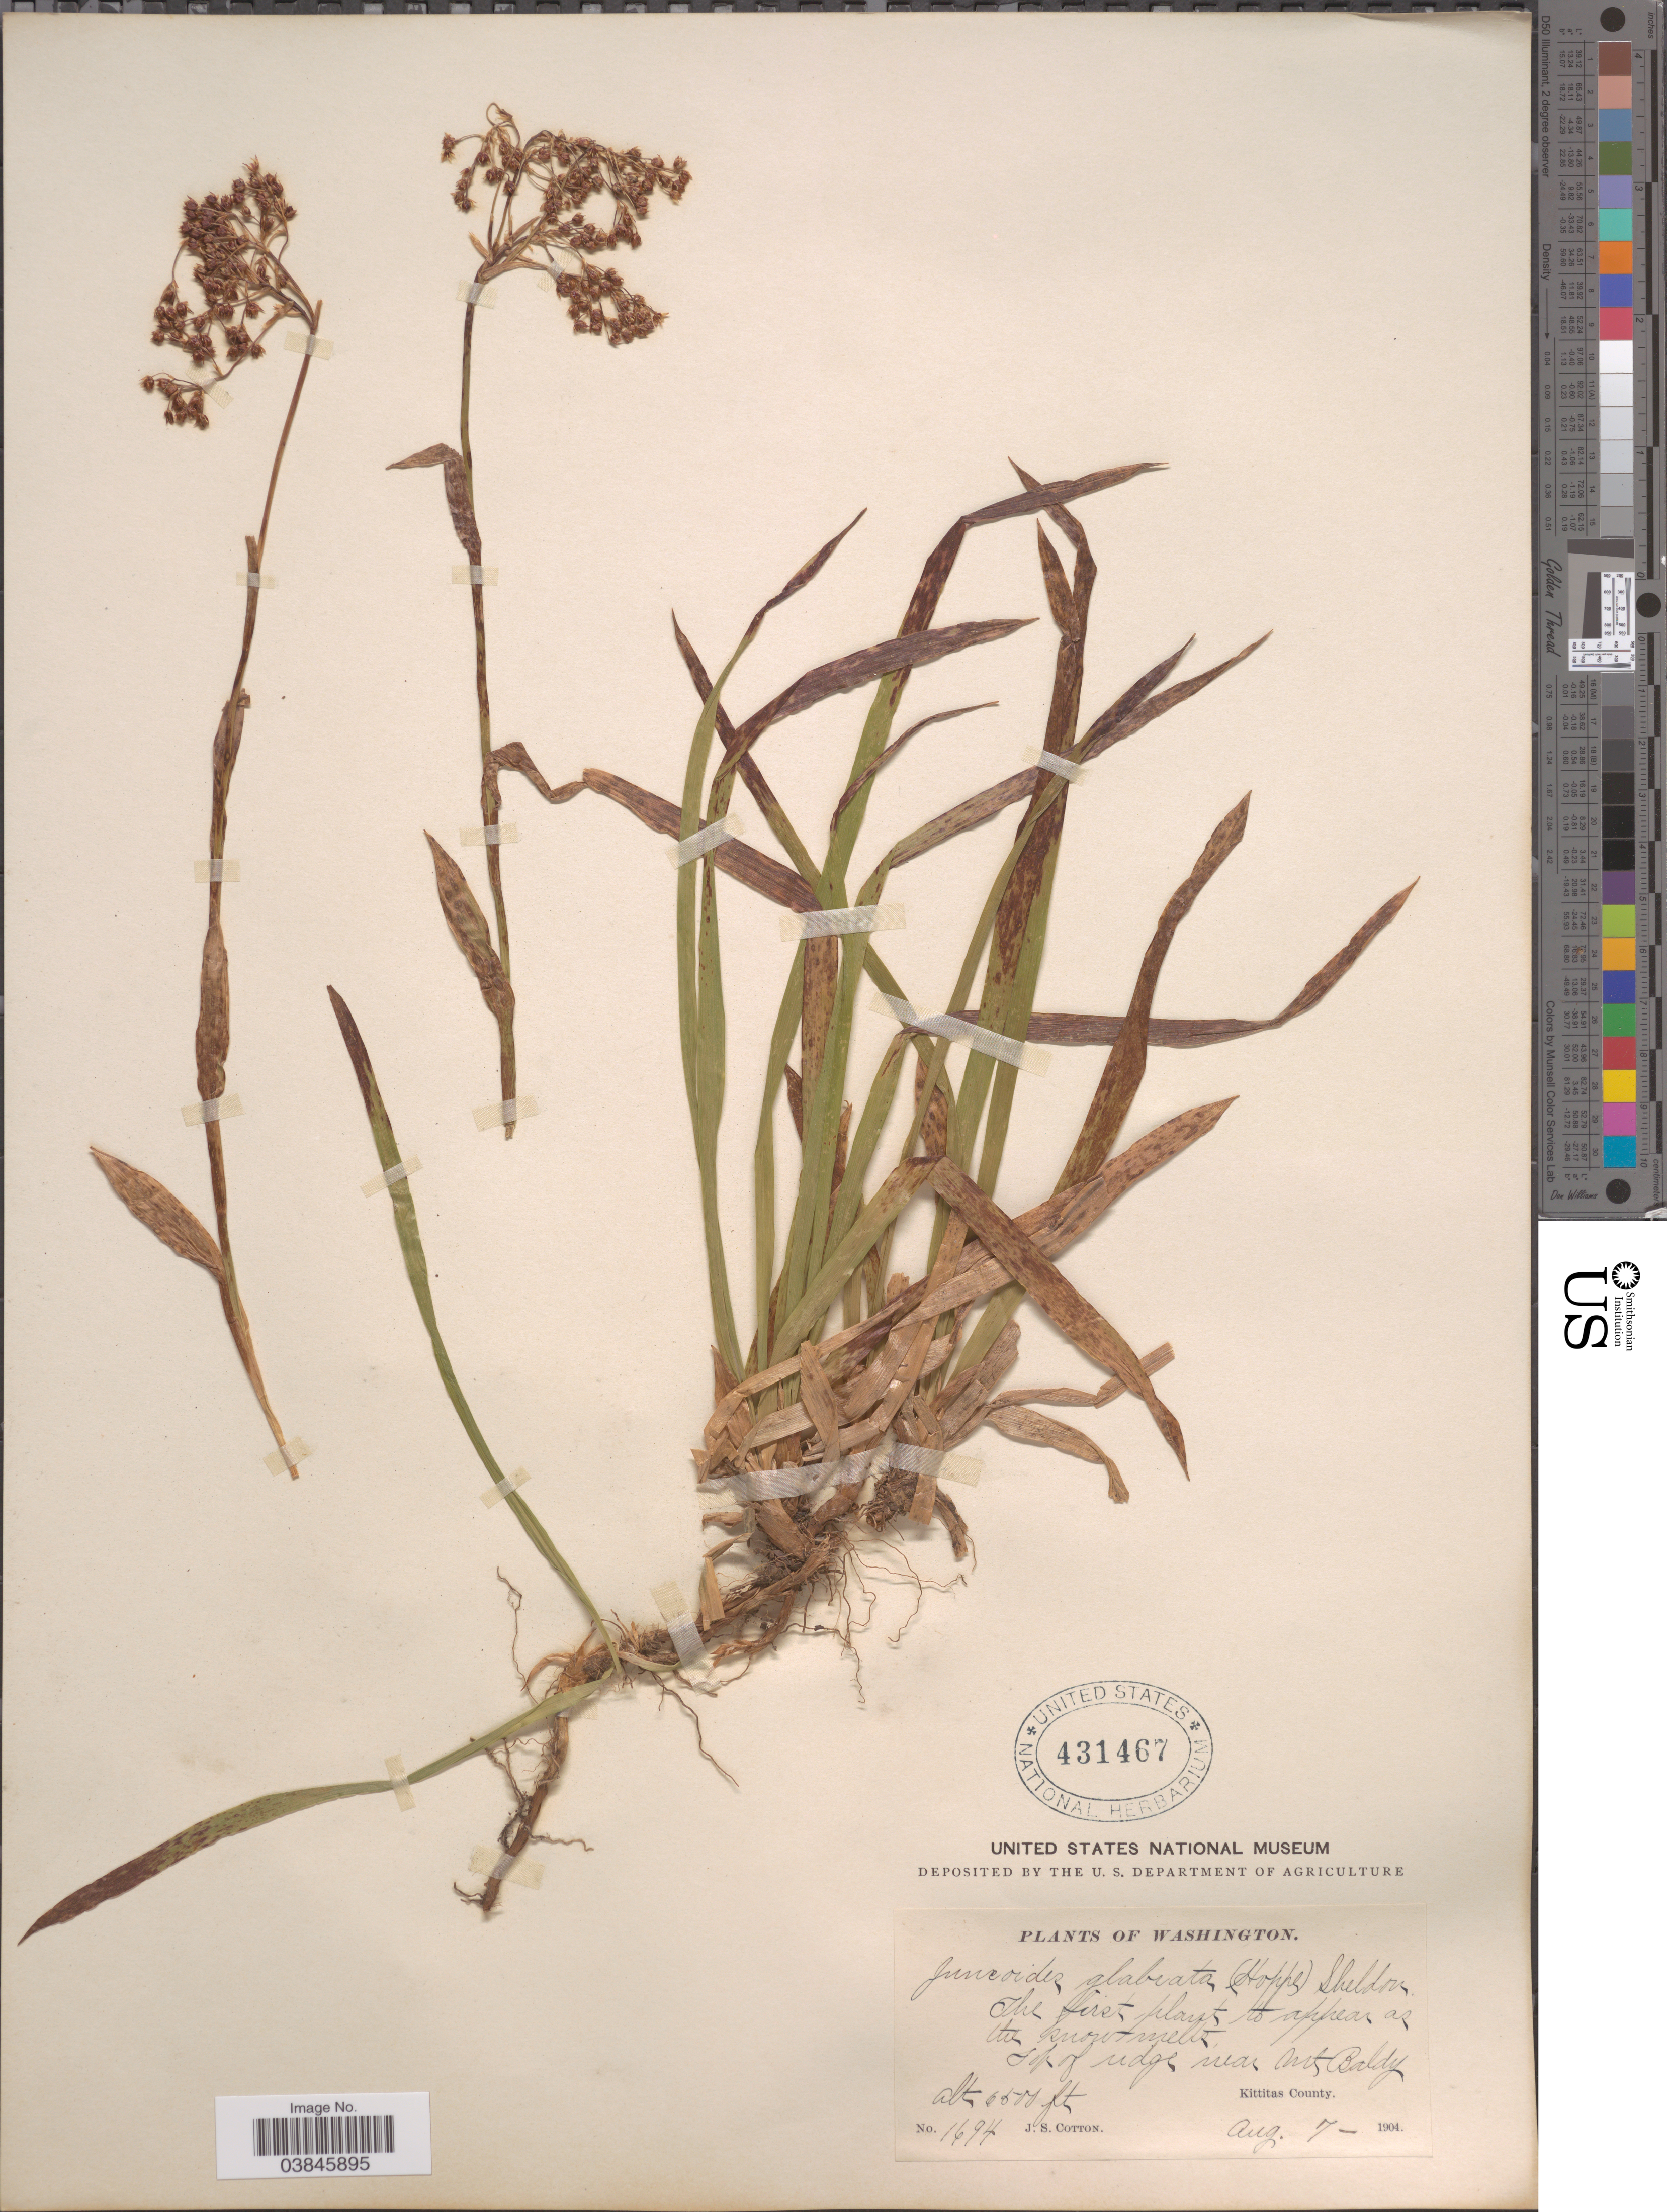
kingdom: Plantae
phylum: Tracheophyta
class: Liliopsida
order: Poales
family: Juncaceae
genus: Luzula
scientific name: Luzula glabrata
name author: (Hoppe) Desv.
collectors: J. S. Cotton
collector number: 1694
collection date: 1904-08-07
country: United States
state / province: Washington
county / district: Kittitas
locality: Top of ridge near Mt.Baldy. Kittitas County.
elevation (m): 1981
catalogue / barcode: US 431467